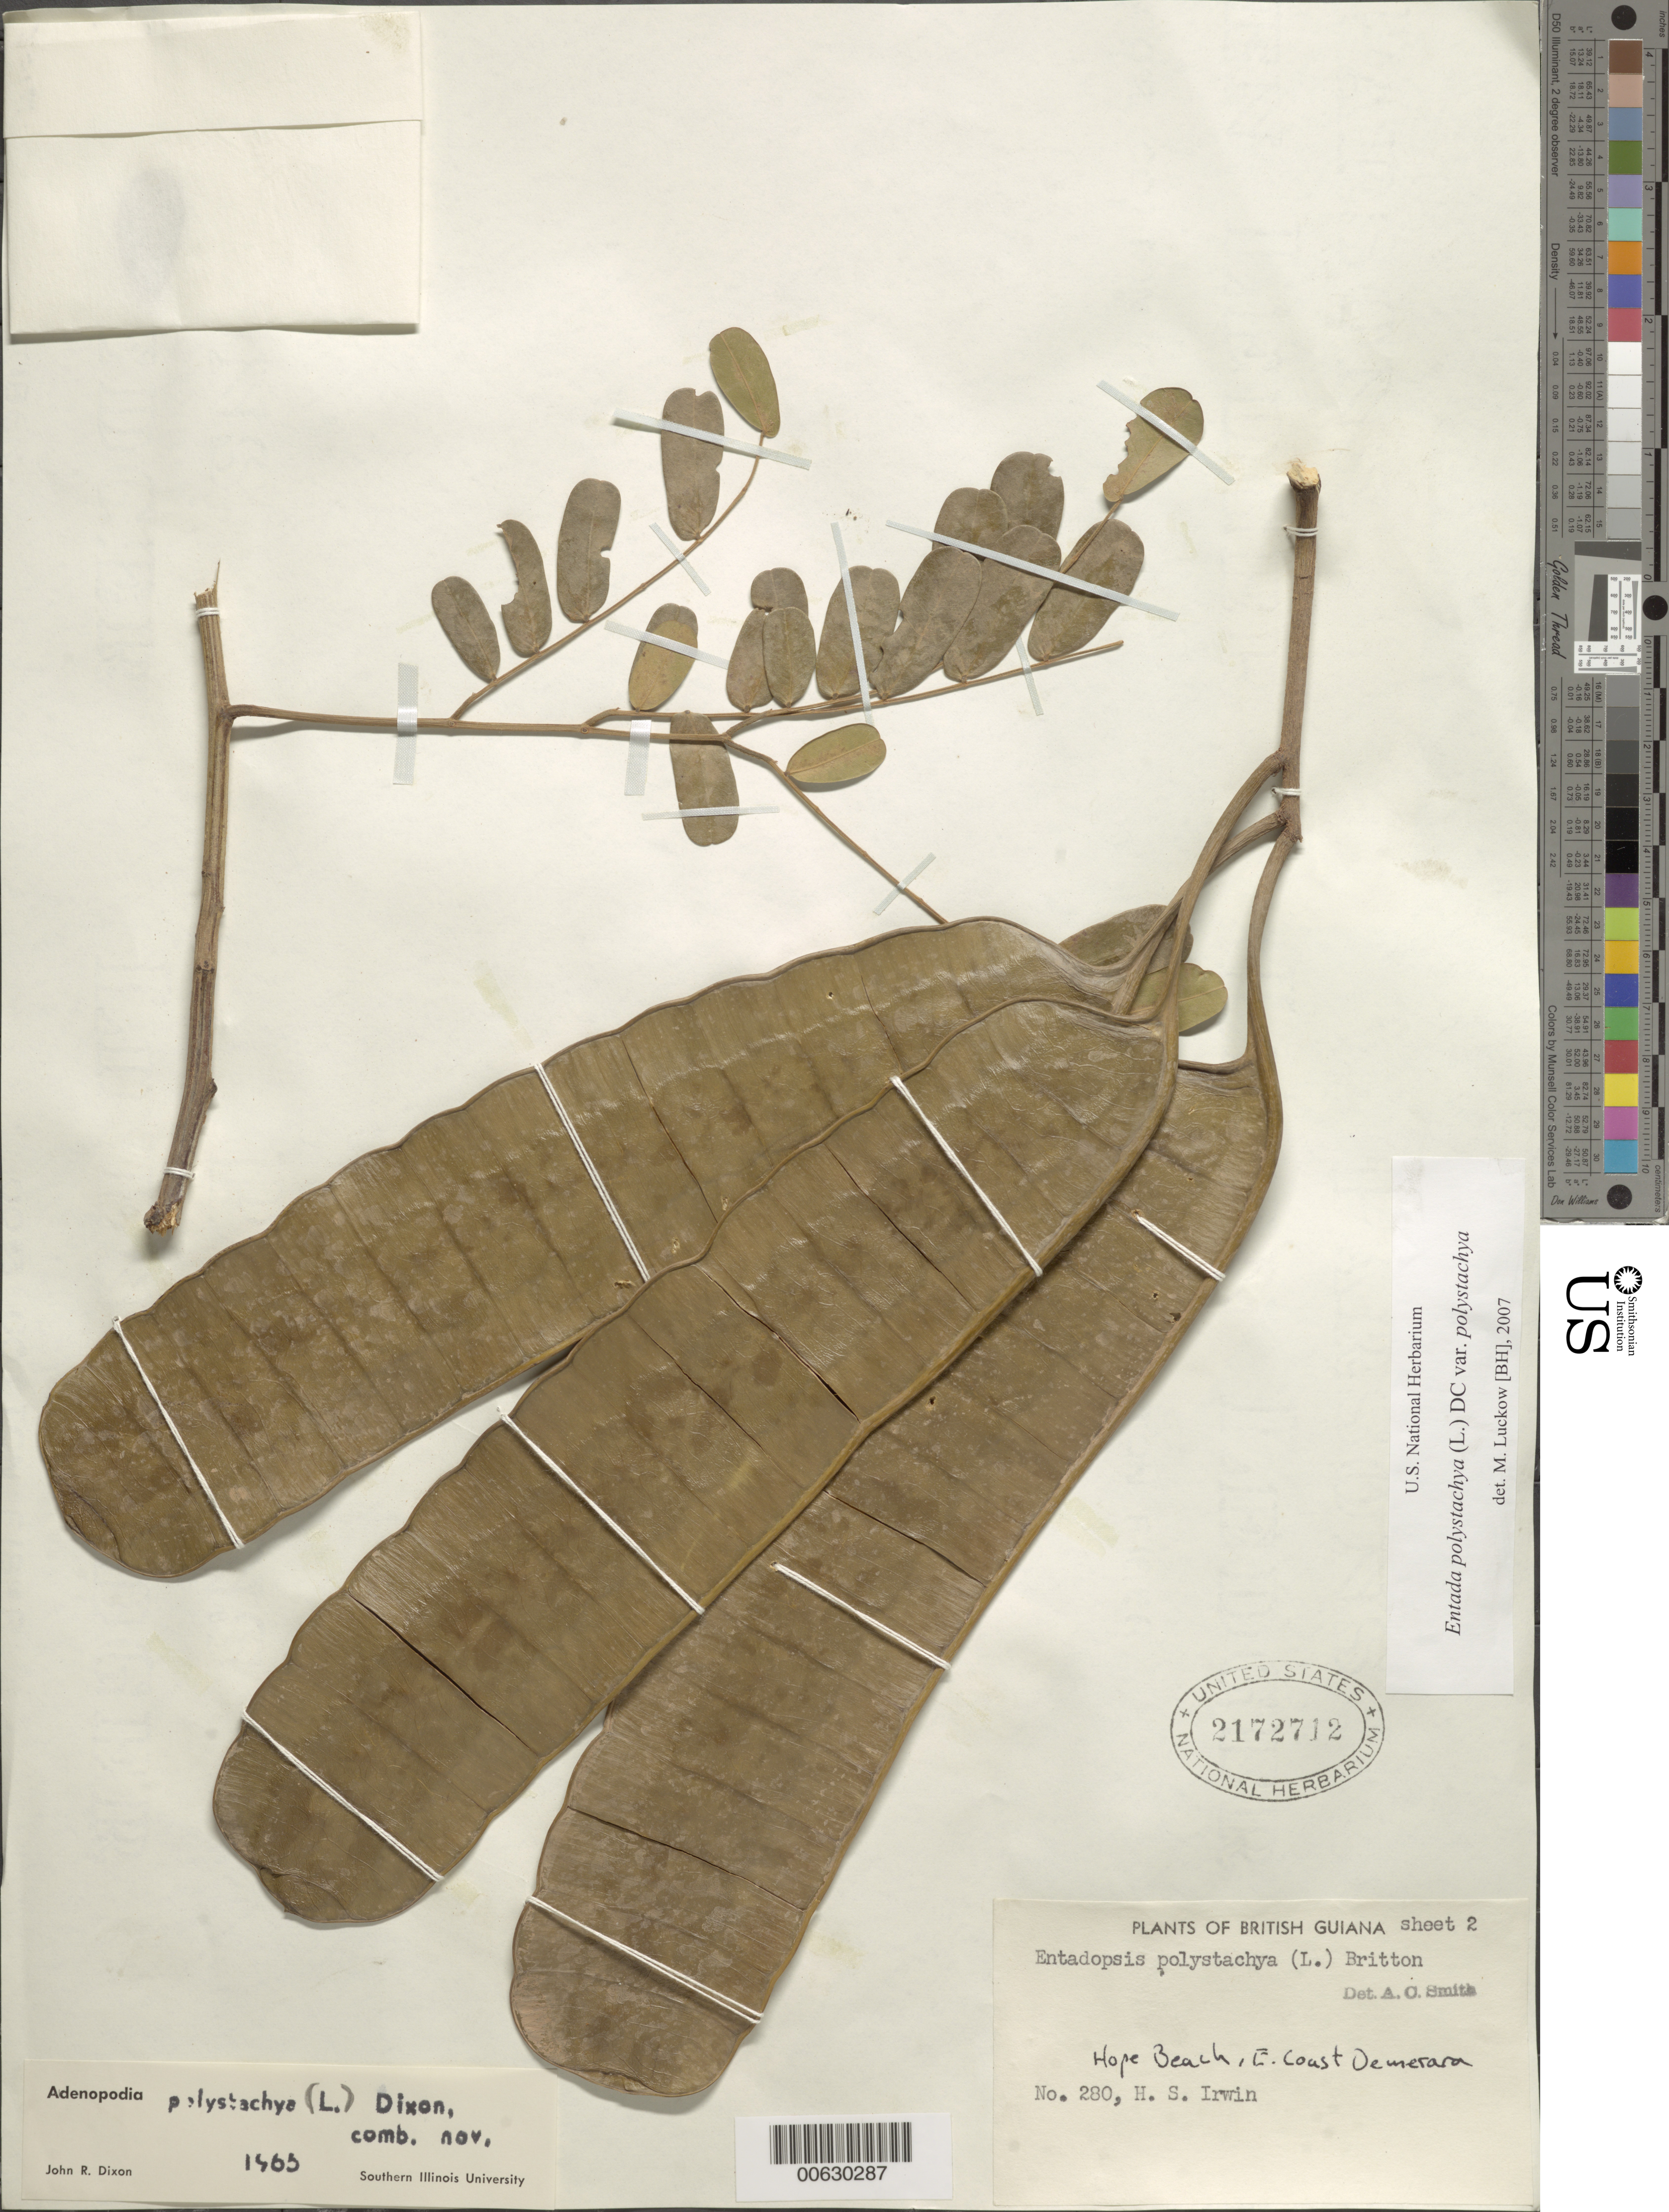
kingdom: Plantae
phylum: Tracheophyta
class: Magnoliopsida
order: Fabales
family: Fabaceae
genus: Entada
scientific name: Entada polystachya var. polystachya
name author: (L.) DC.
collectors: H. Irwin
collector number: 280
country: Guyana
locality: British Guiana.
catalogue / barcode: US 2172712